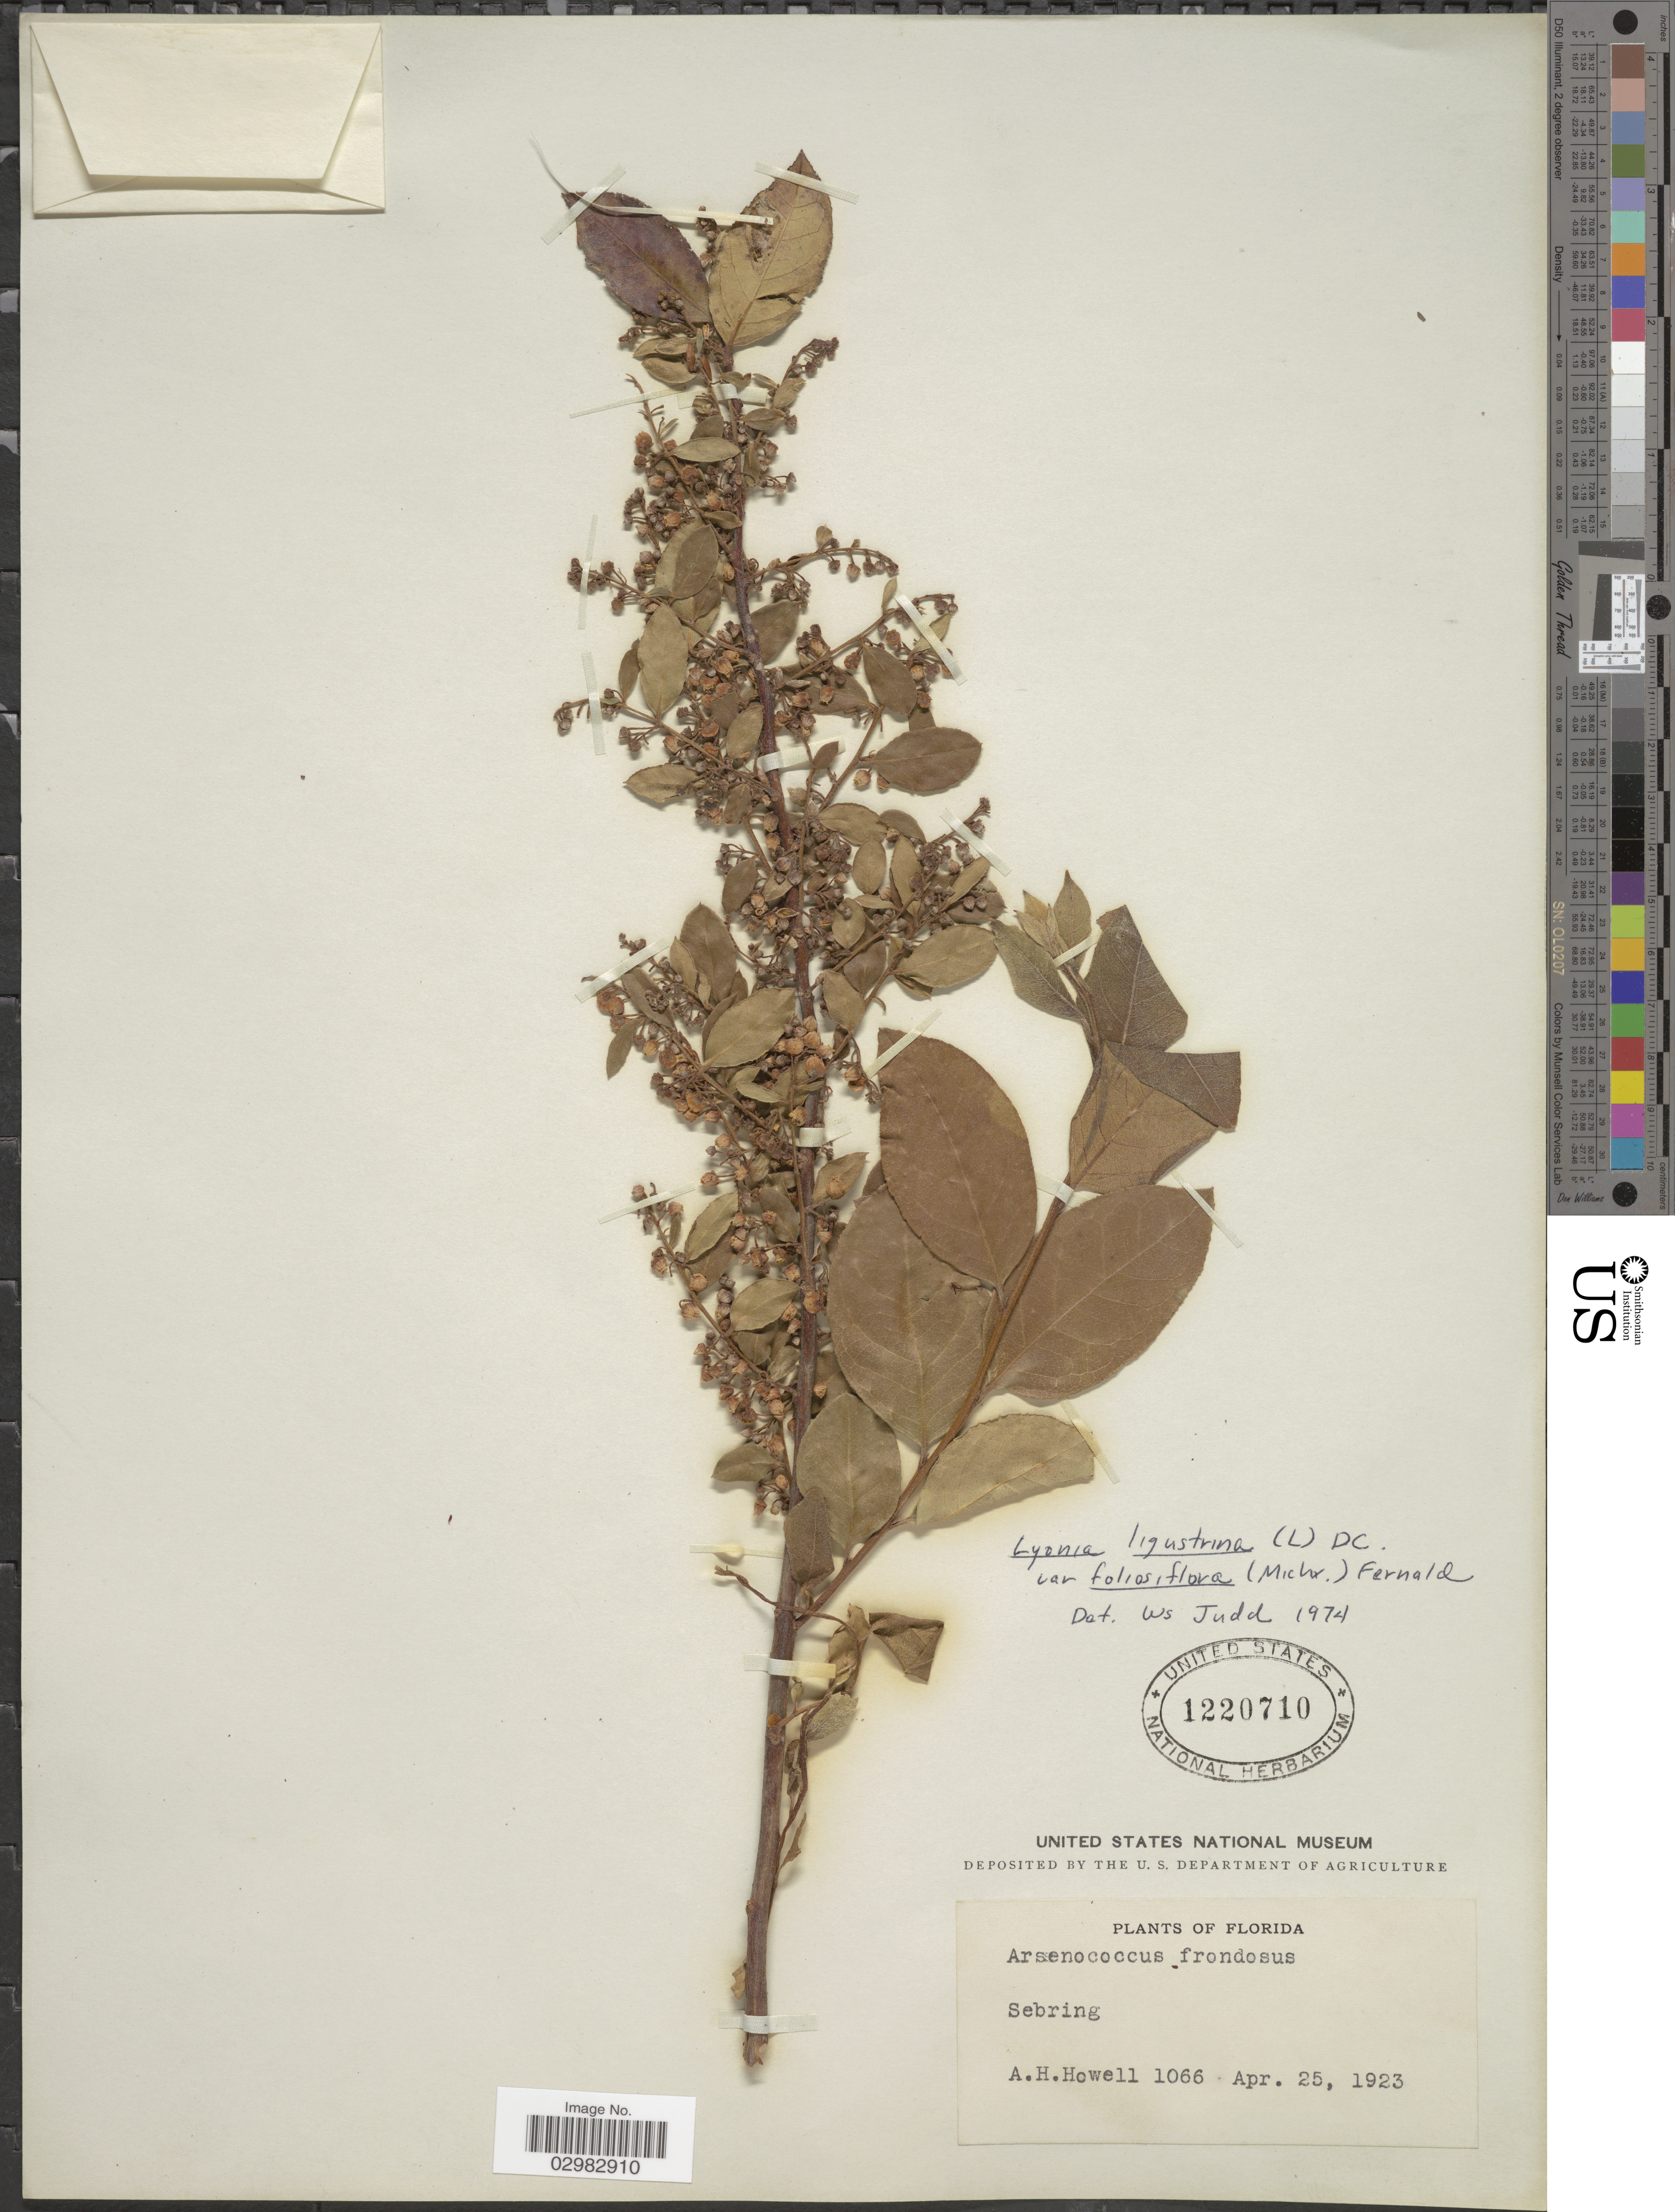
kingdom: Plantae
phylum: Tracheophyta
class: Magnoliopsida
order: Ericales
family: Ericaceae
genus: Lyonia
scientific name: Lyonia ligustrina var. foliosiflora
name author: (Michx.) Fernald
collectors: A. Howell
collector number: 1066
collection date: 1923-04-25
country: United States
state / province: Florida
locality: Sebring.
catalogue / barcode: US 1220710